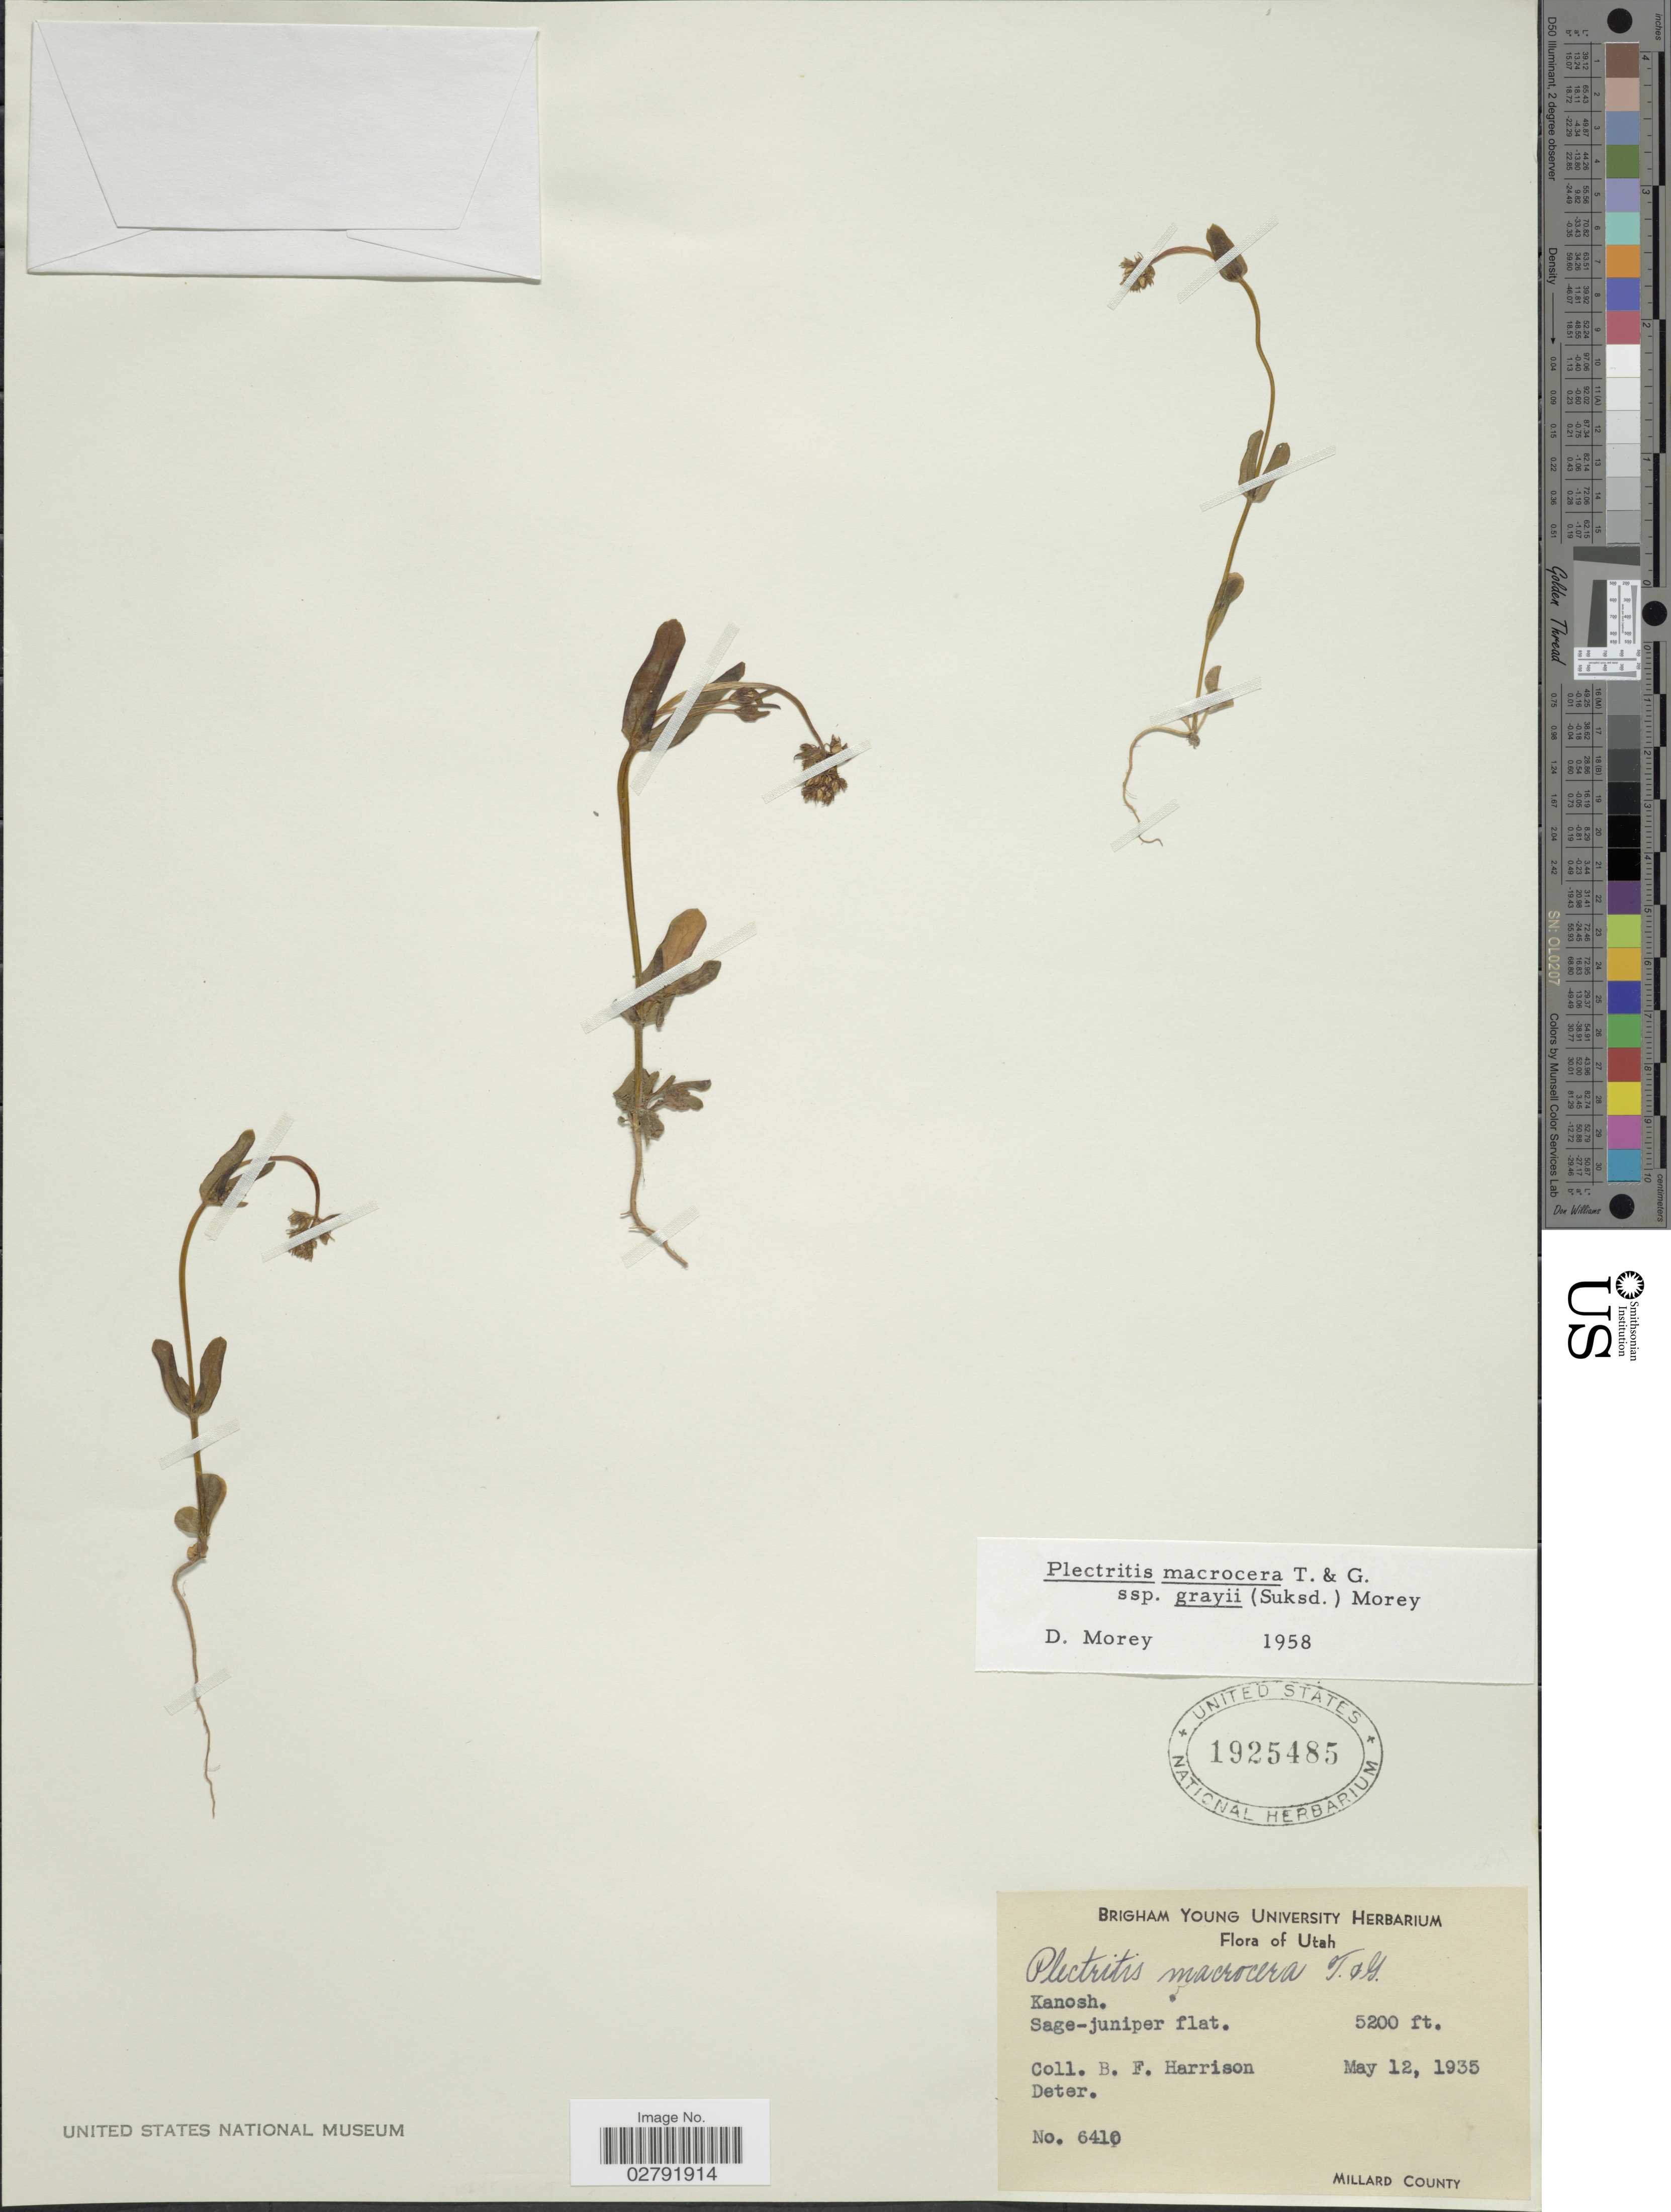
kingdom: Plantae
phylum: Tracheophyta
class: Magnoliopsida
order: Dipsacales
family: Caprifoliaceae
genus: Plectritis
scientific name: Plectritis macrocera subsp. grayi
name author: (Suksd.) Morey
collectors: B. F. Harrison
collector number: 6410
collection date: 1935-05-12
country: United States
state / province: Utah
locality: Kanosh. Millard County.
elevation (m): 1585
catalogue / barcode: US 1925485